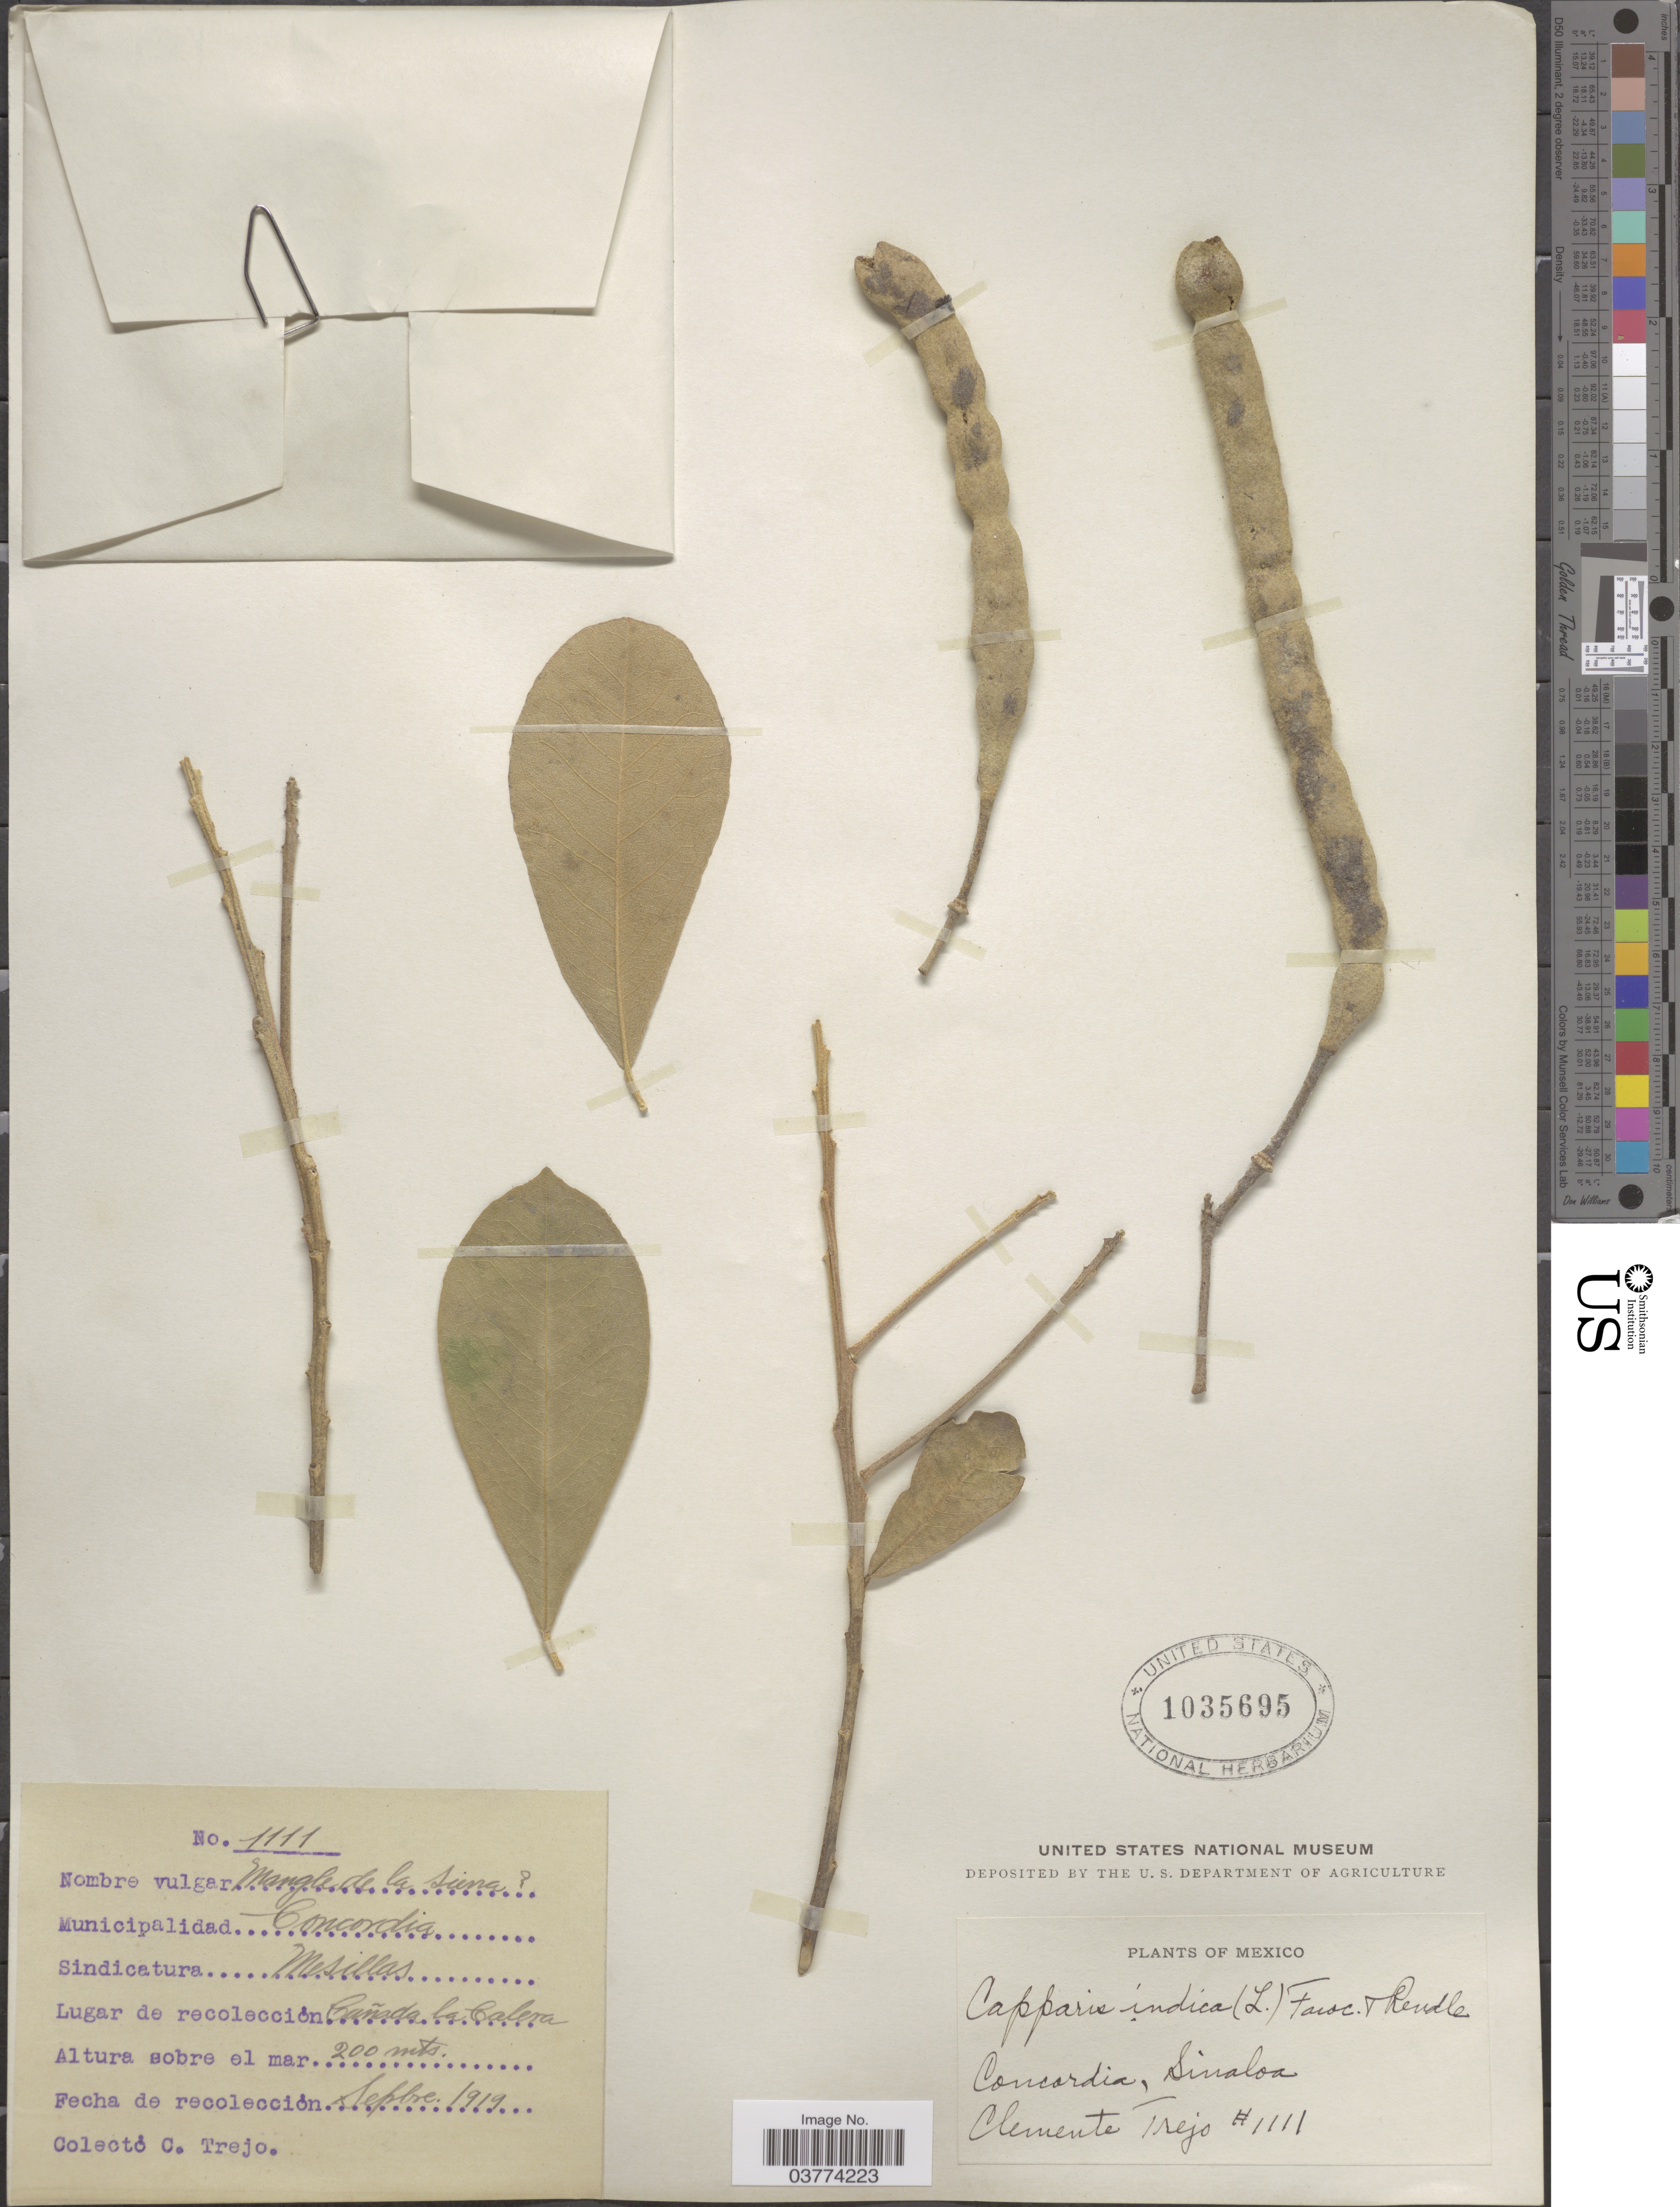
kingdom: Plantae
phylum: Tracheophyta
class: Magnoliopsida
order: Brassicales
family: Capparaceae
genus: Quadrella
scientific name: Quadrella indica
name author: (L.) Iltis & Cornejo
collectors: C. Trejo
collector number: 1111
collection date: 1919-09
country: Mexico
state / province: Sinaloa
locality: Municipalidad Concordia. Sindicatura Mesillas. Cañada la Calera.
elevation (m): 200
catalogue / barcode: US 1035695